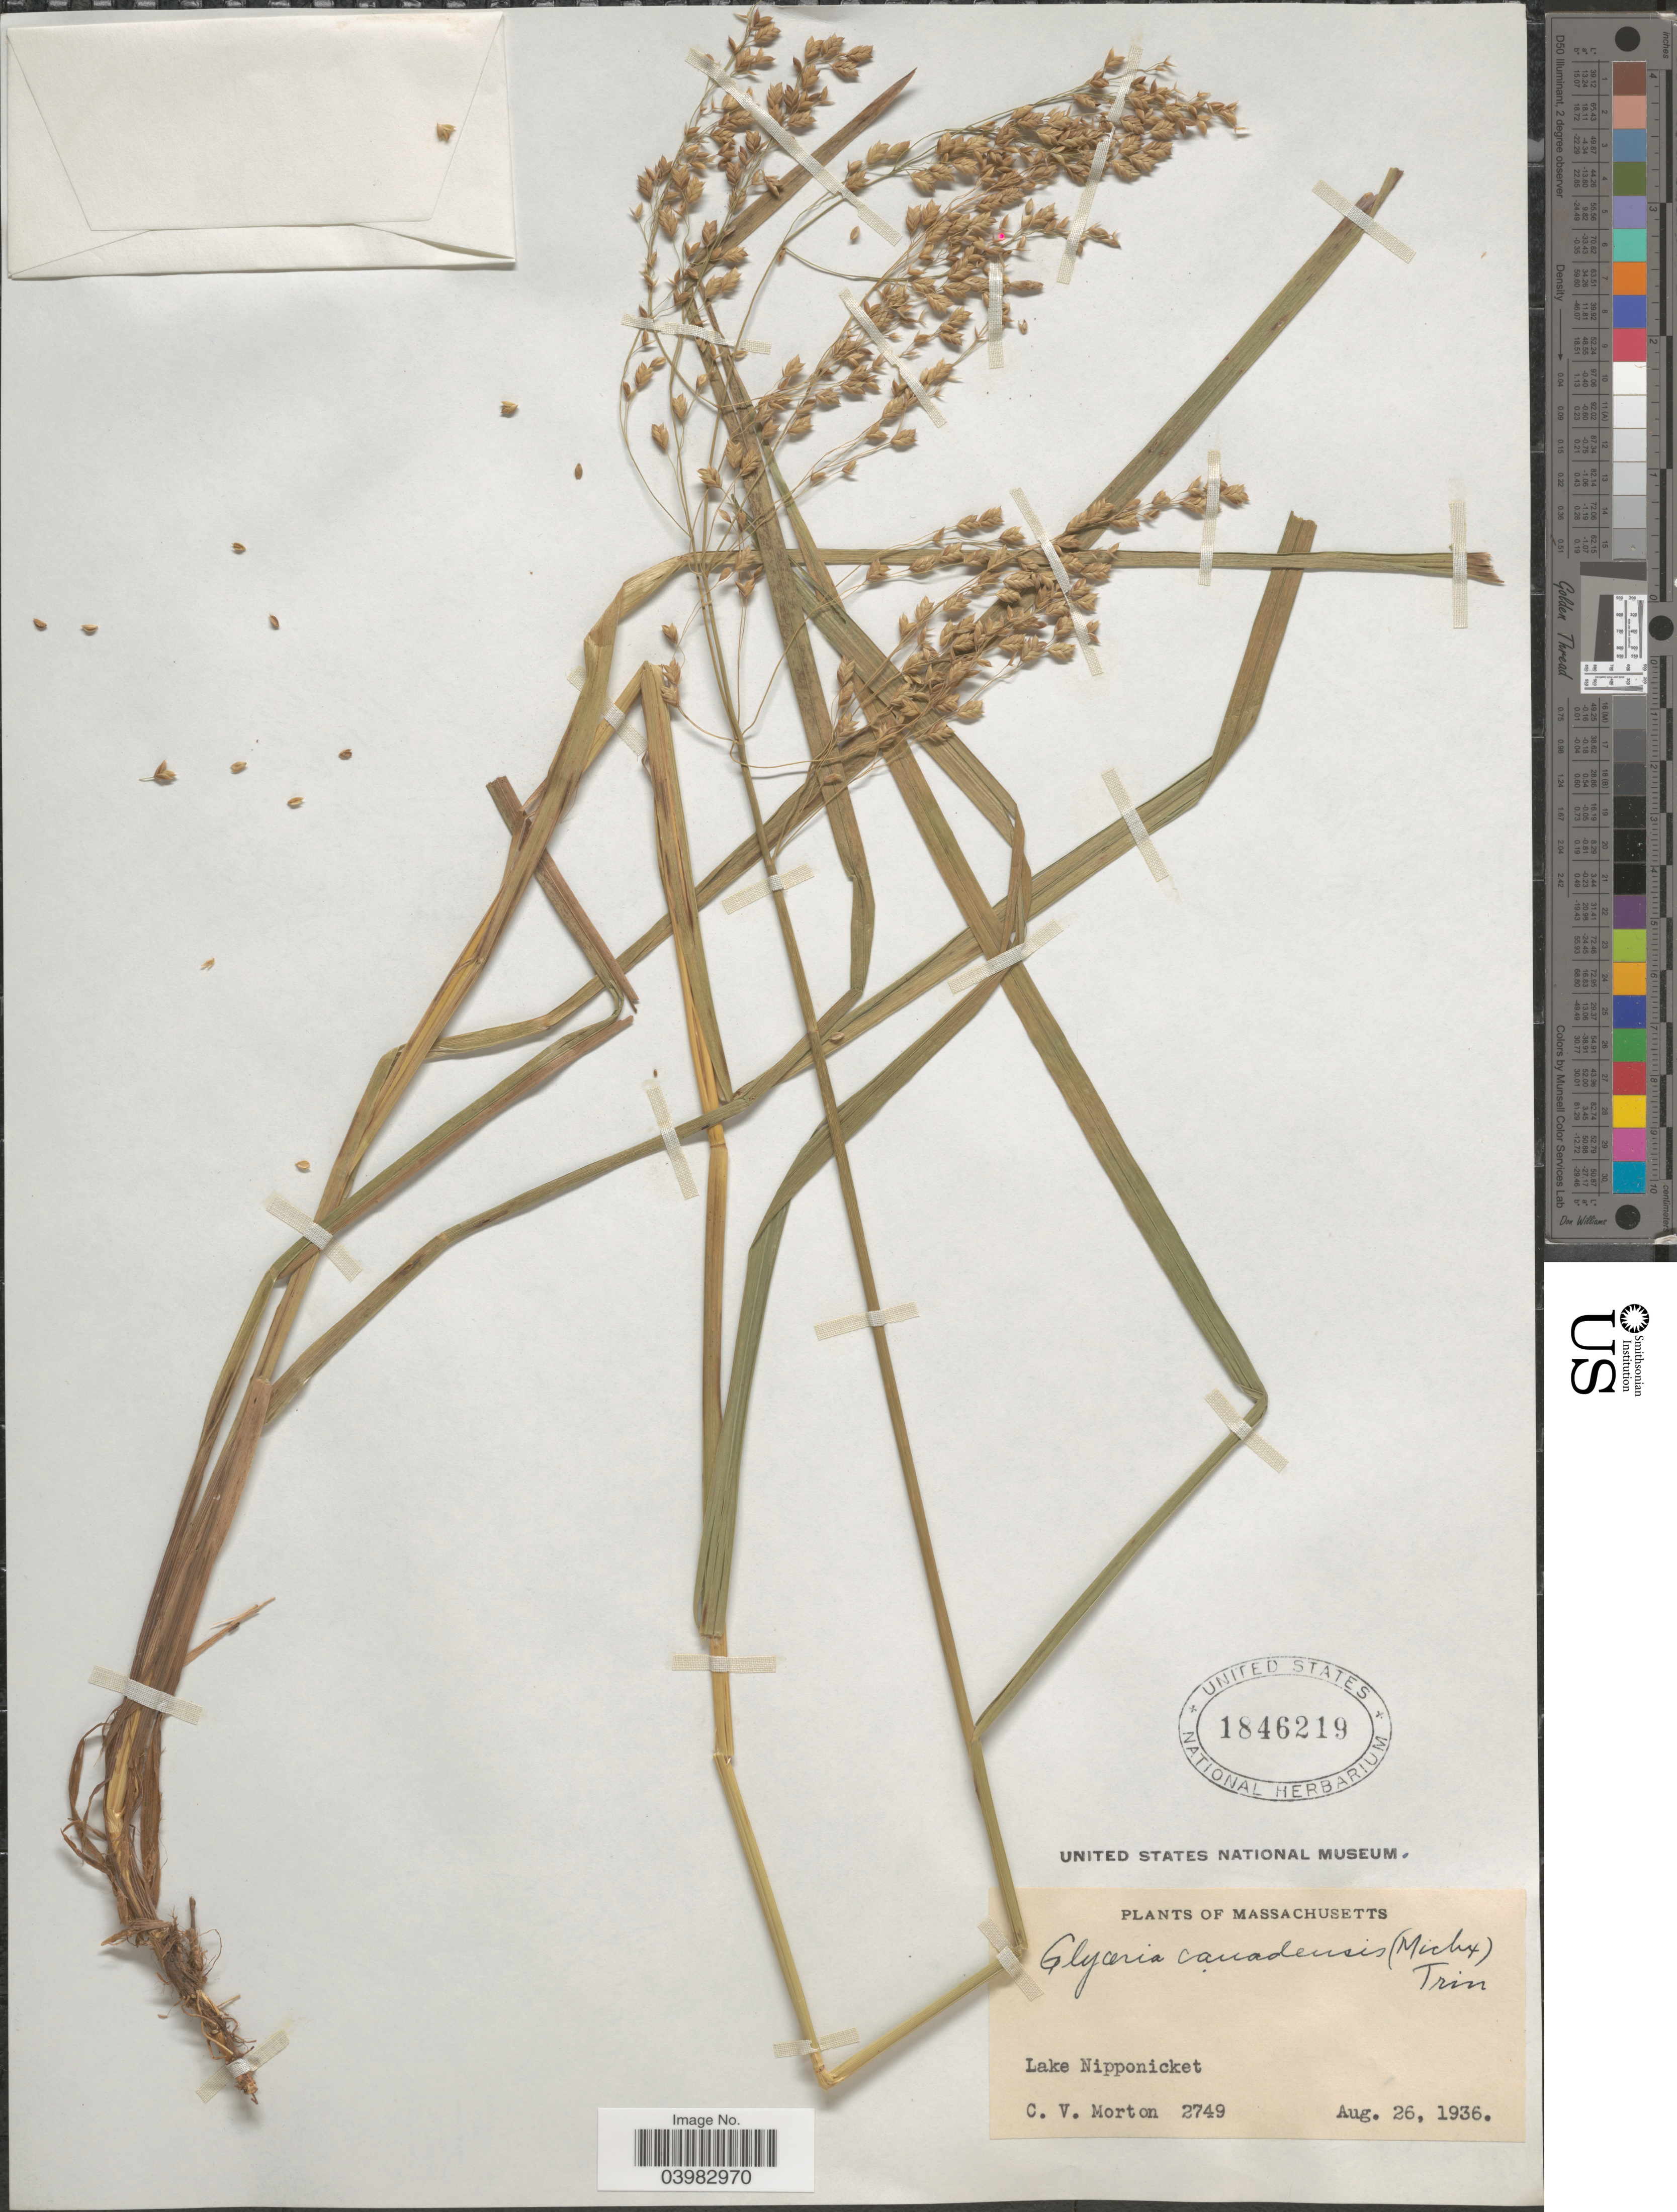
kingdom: Plantae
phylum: Tracheophyta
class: Liliopsida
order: Poales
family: Poaceae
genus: Glyceria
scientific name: Glyceria canadensis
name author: (Michx.) Trin.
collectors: C. V. Morton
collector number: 2749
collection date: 1936-08-26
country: United States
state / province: Massachusetts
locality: Lake Nipponicket.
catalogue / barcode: US 1846219